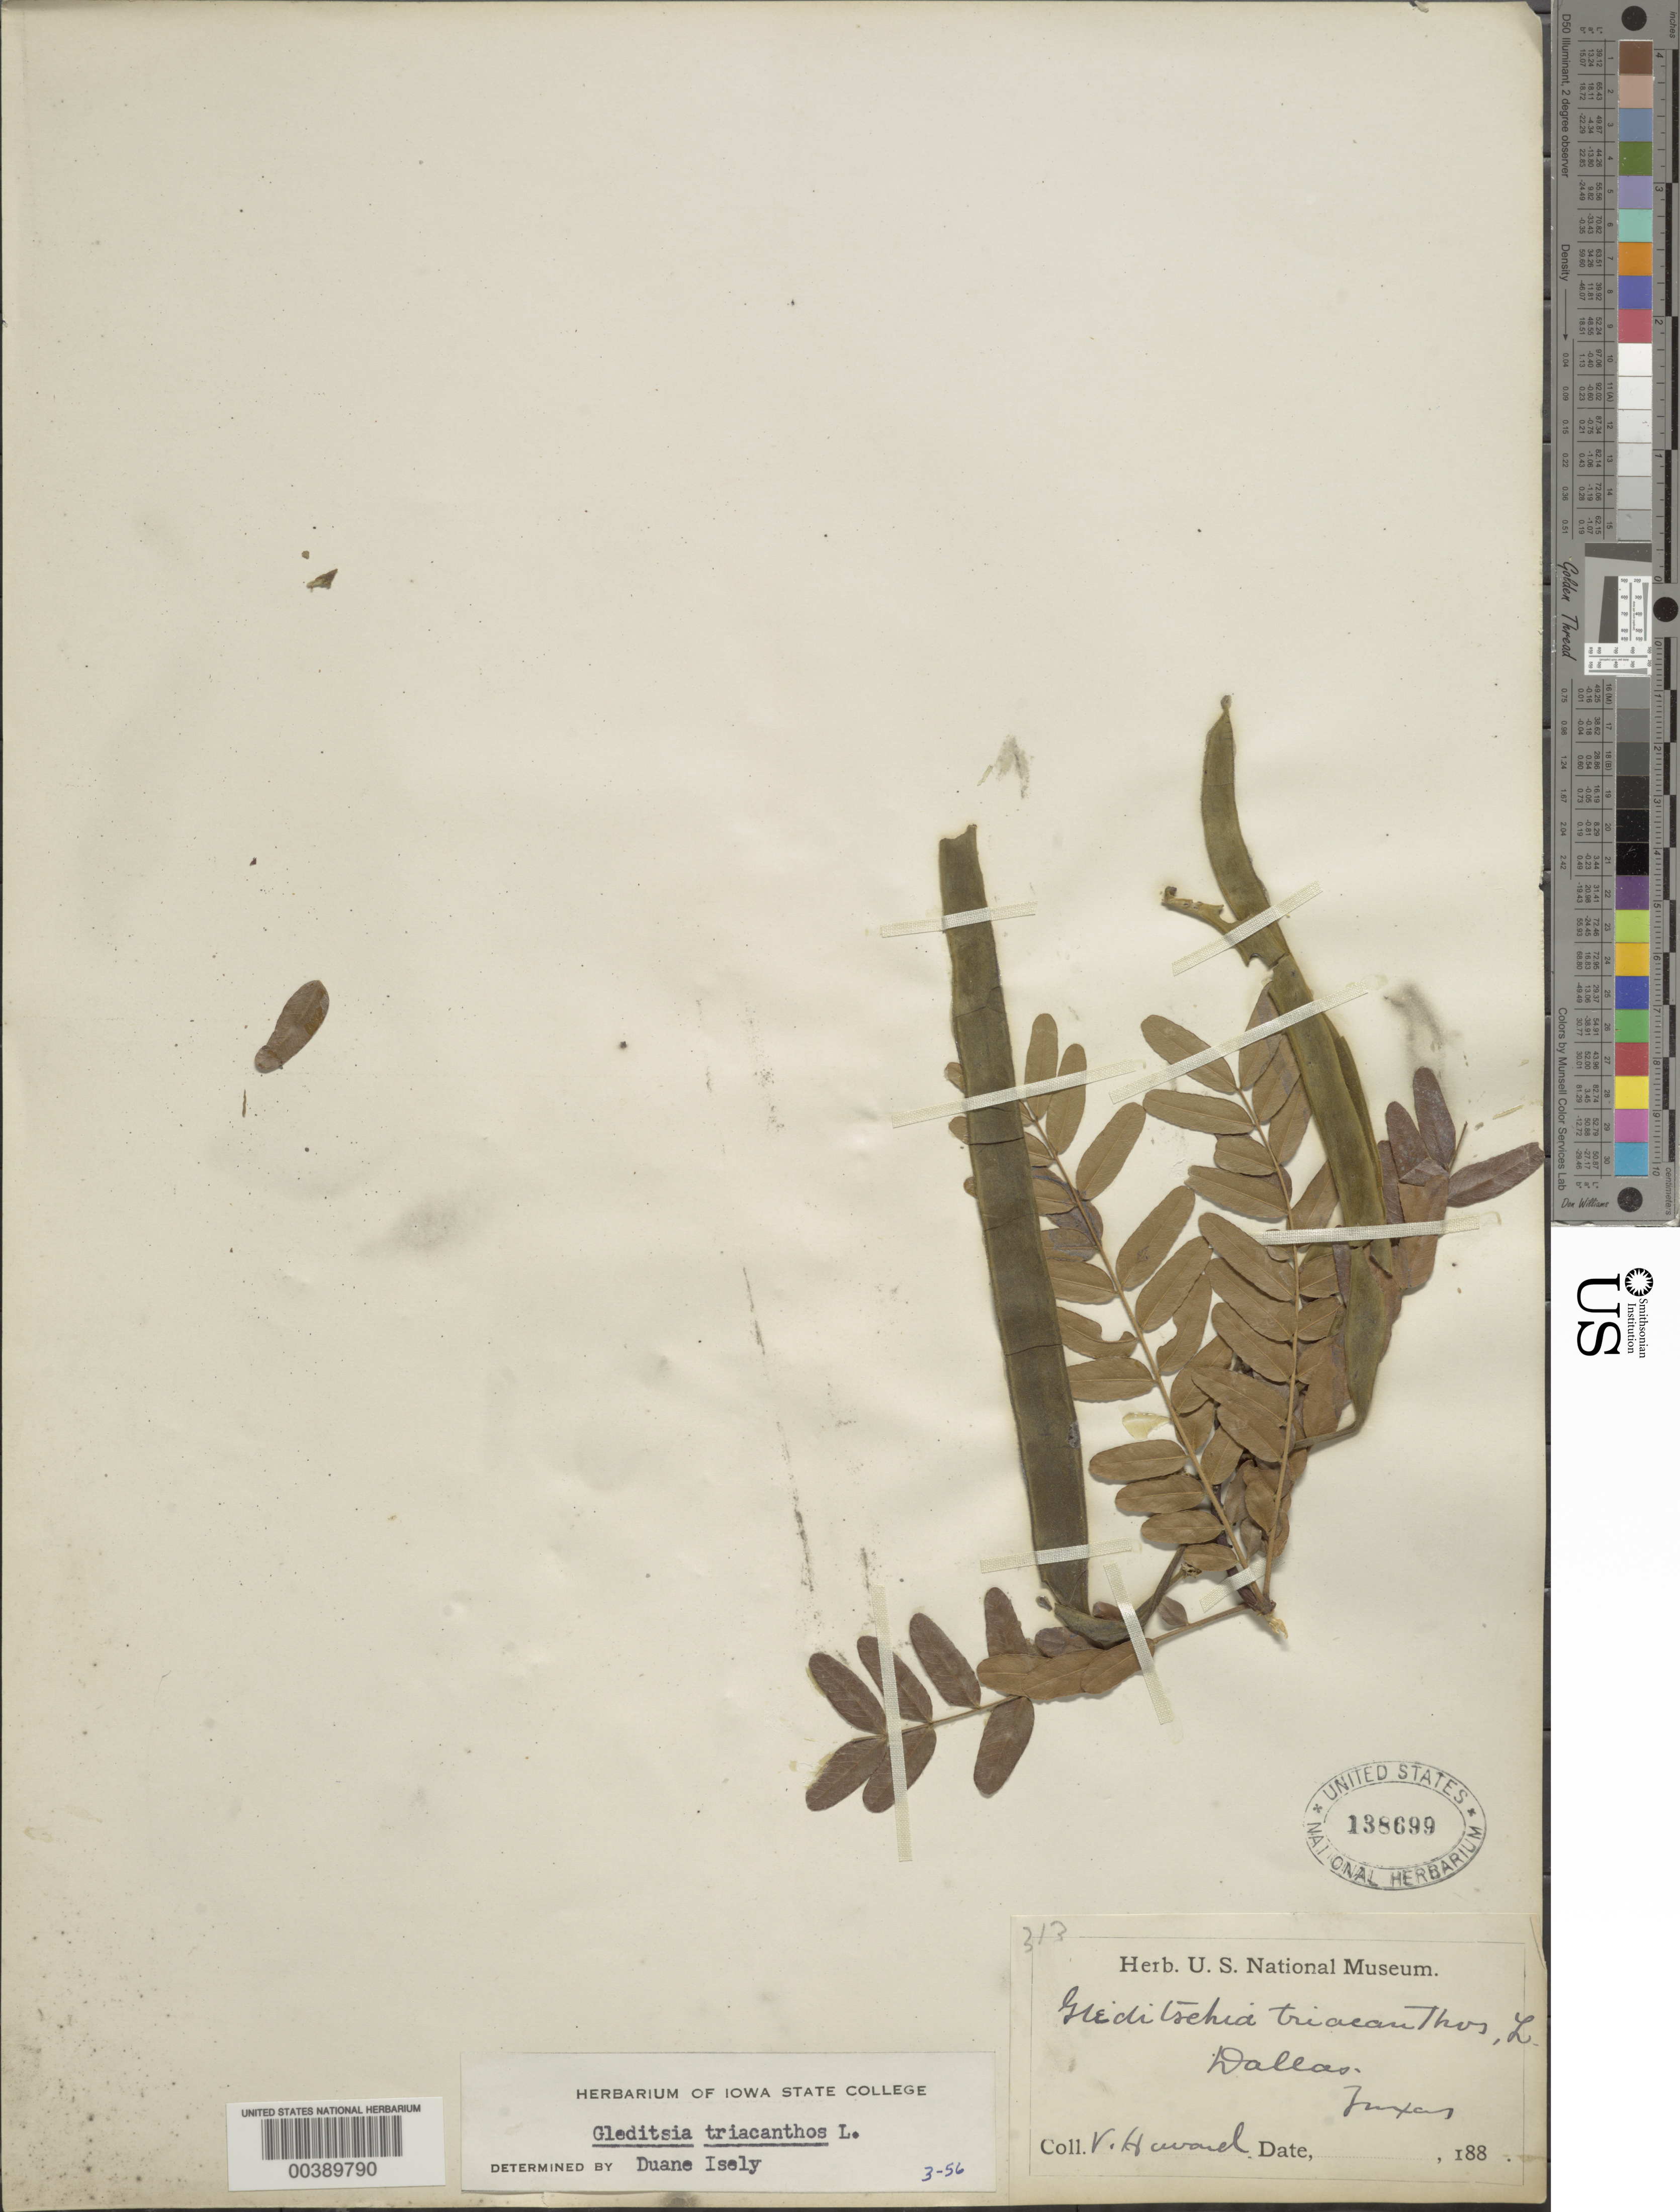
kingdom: Plantae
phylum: Tracheophyta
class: Magnoliopsida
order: Fabales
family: Fabaceae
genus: Gleditsia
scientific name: Gleditsia triacanthos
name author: L.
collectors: V. Howard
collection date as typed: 188-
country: United States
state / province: Texas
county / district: Dallas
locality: Dallas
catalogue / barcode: US 138699